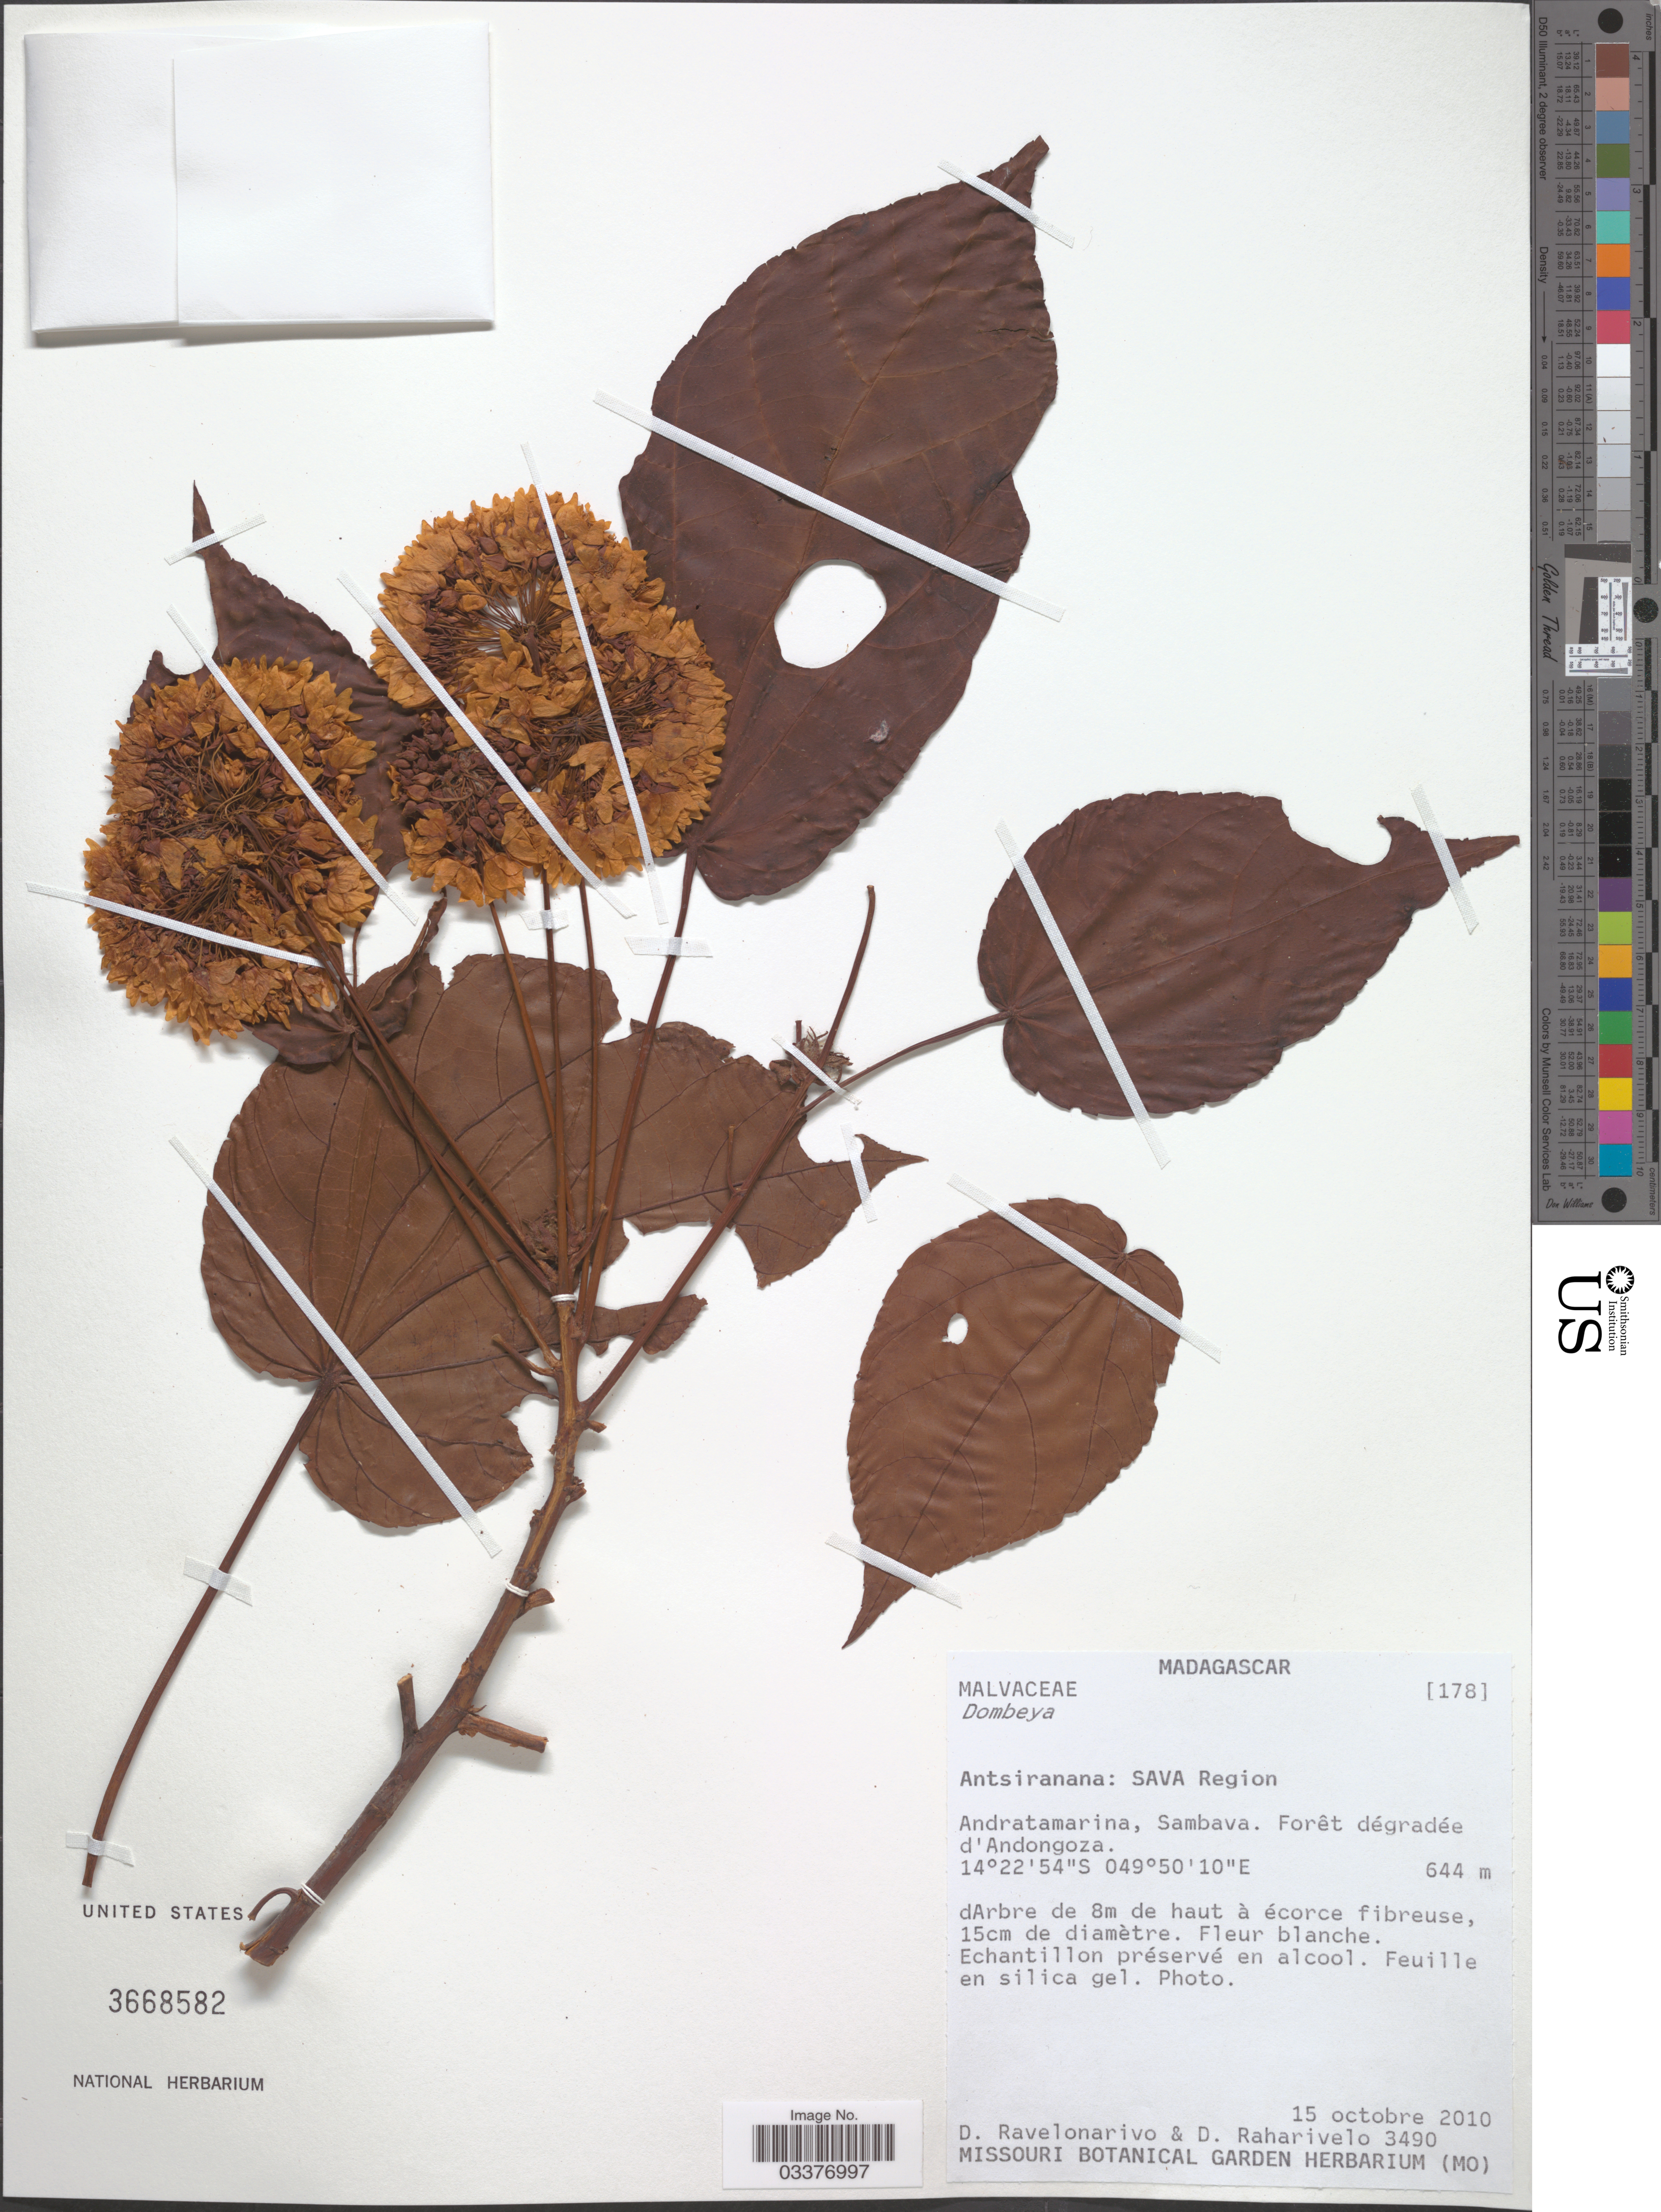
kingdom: Plantae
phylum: Tracheophyta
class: Magnoliopsida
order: Malvales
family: Malvaceae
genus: Dombeya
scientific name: Dombeya sp.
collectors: D. Ravelonarivo & D. Raharivelo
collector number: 3490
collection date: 2010-10-15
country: Madagascar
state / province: Sava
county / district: Sambava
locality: SAVA Region, Andratamarina, Sambava. Forêt dégradée d'Andongoza.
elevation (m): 644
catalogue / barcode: US 3668582